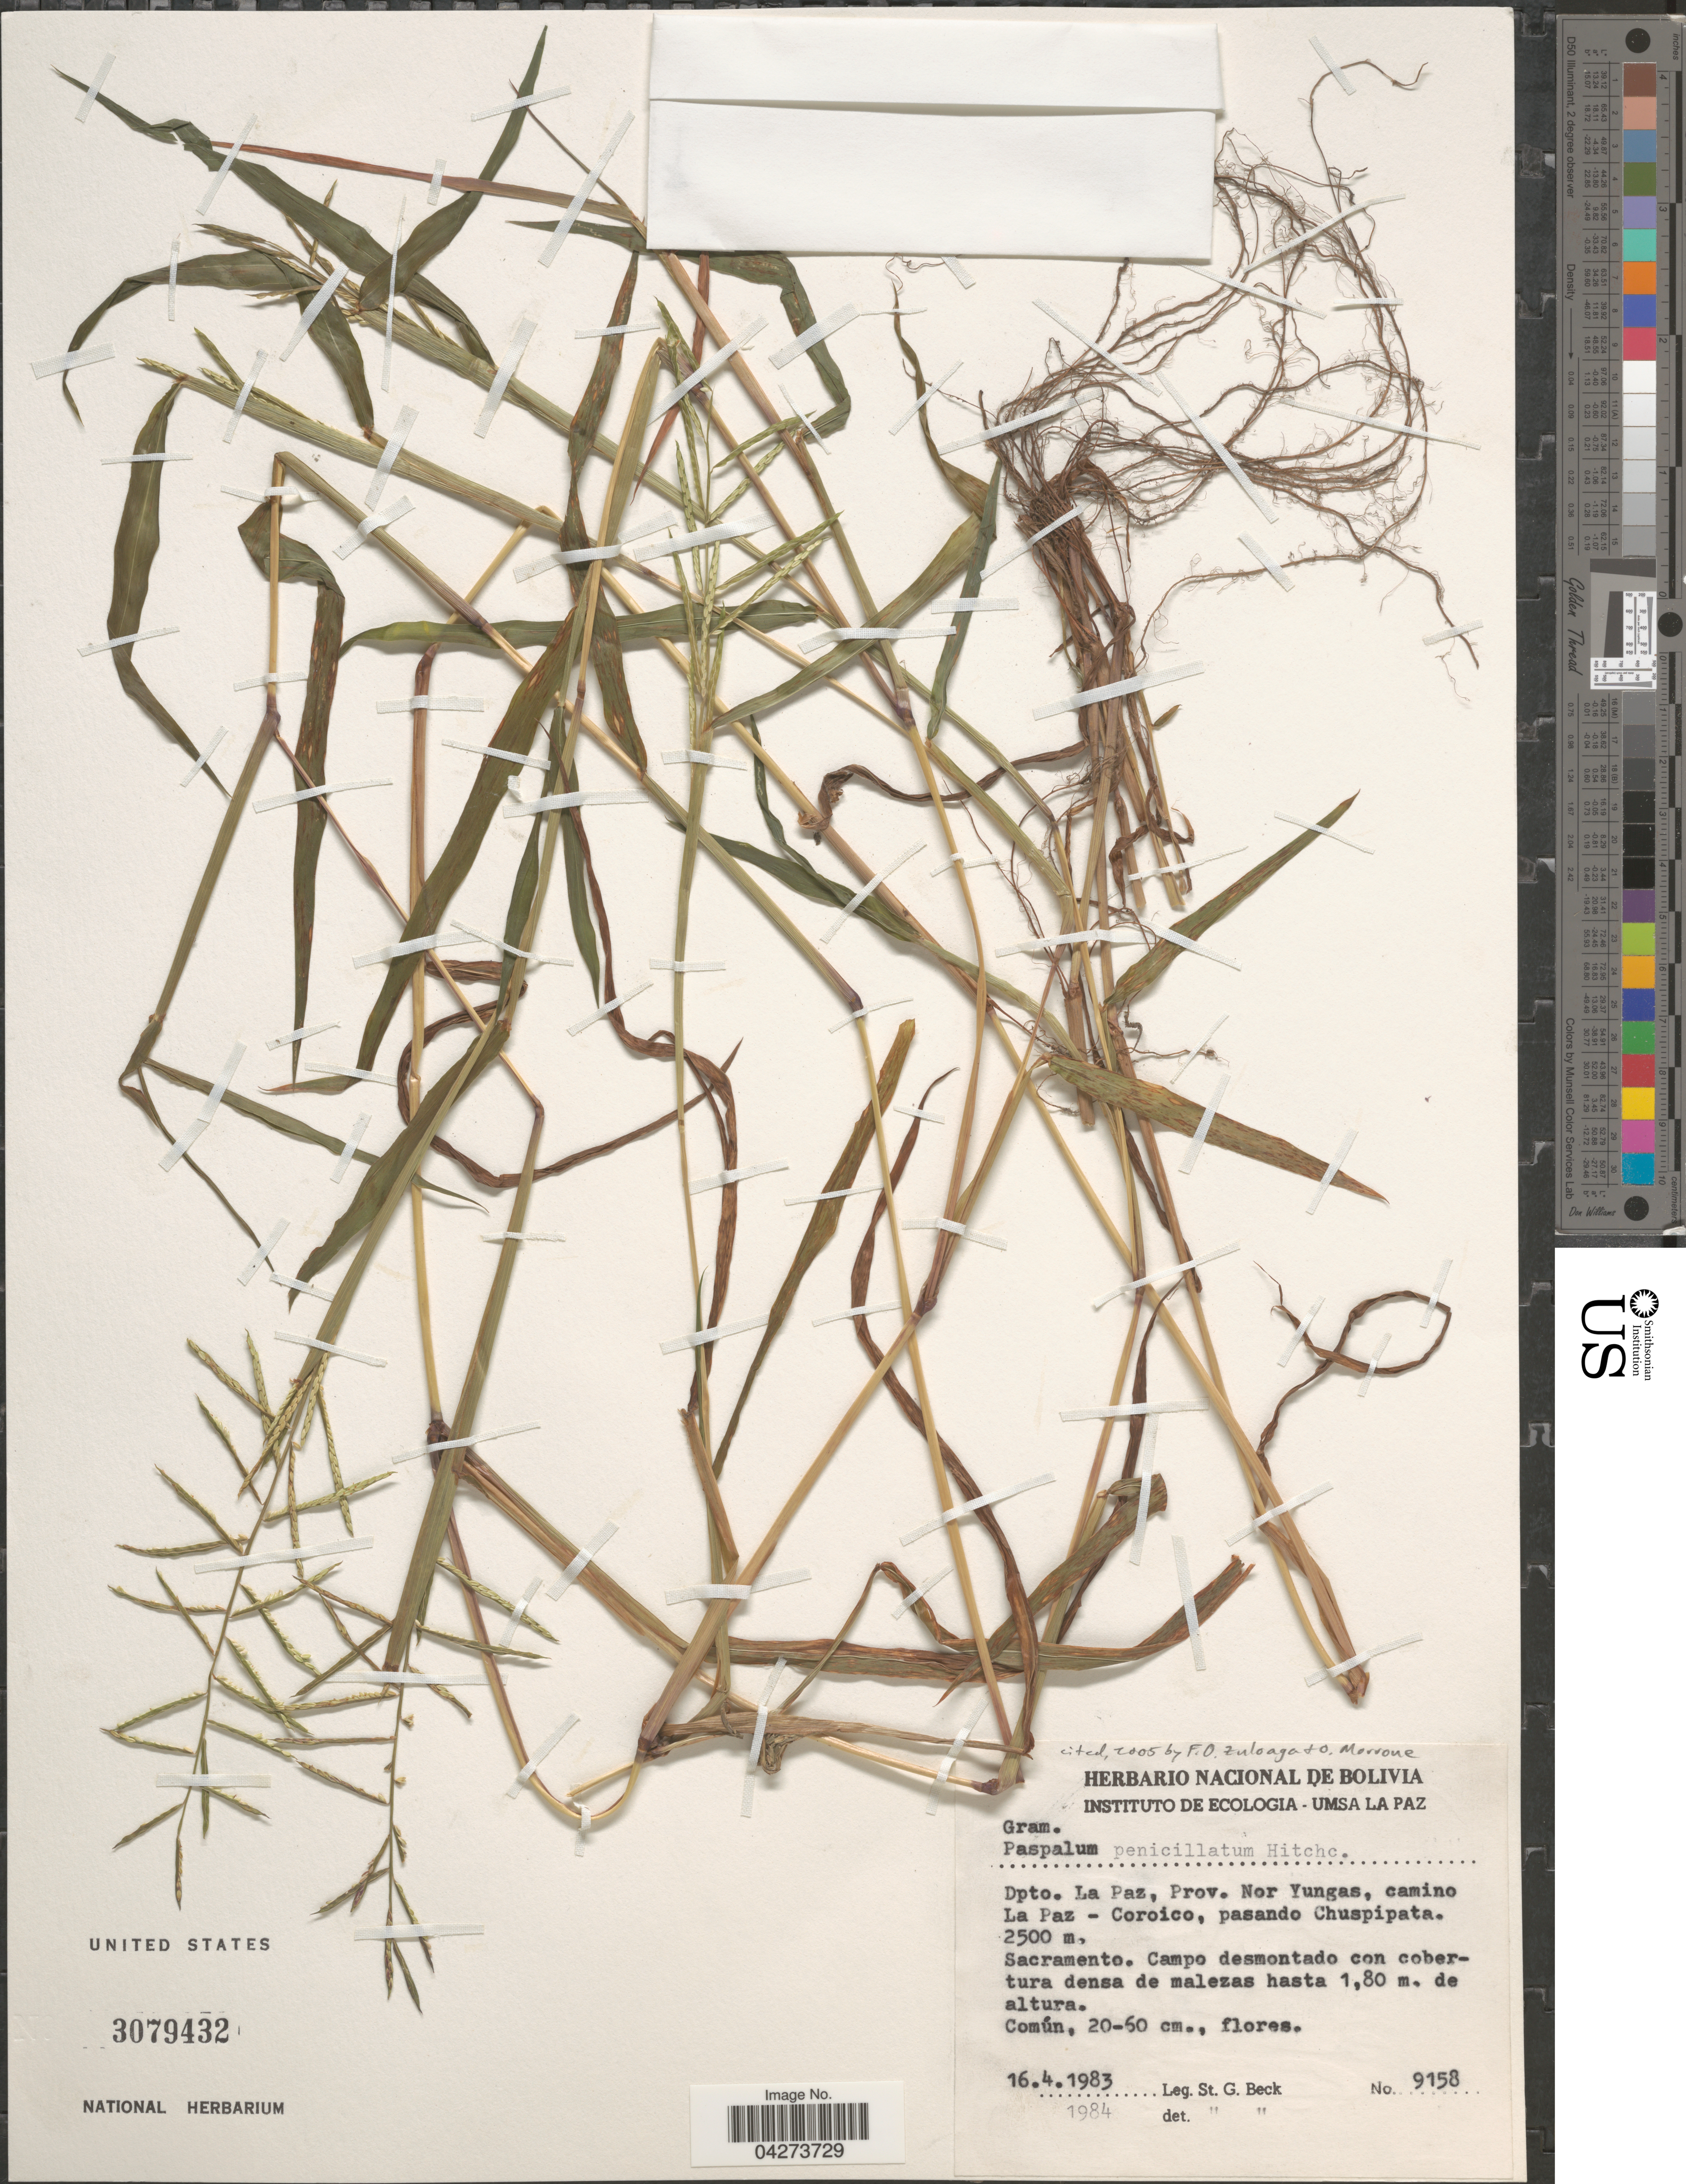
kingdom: Plantae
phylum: Tracheophyta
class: Liliopsida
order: Poales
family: Poaceae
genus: Paspalum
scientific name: Paspalum penicillatum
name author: Hook. f.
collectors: S. G. Beck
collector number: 9158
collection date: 1983-04-16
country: Bolivia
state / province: La Paz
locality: Dpto. La Paz, Prov. Nor Yungas, camino La Paz - Coroico, pasando Chuspipata.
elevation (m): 2500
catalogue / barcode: US 3079432